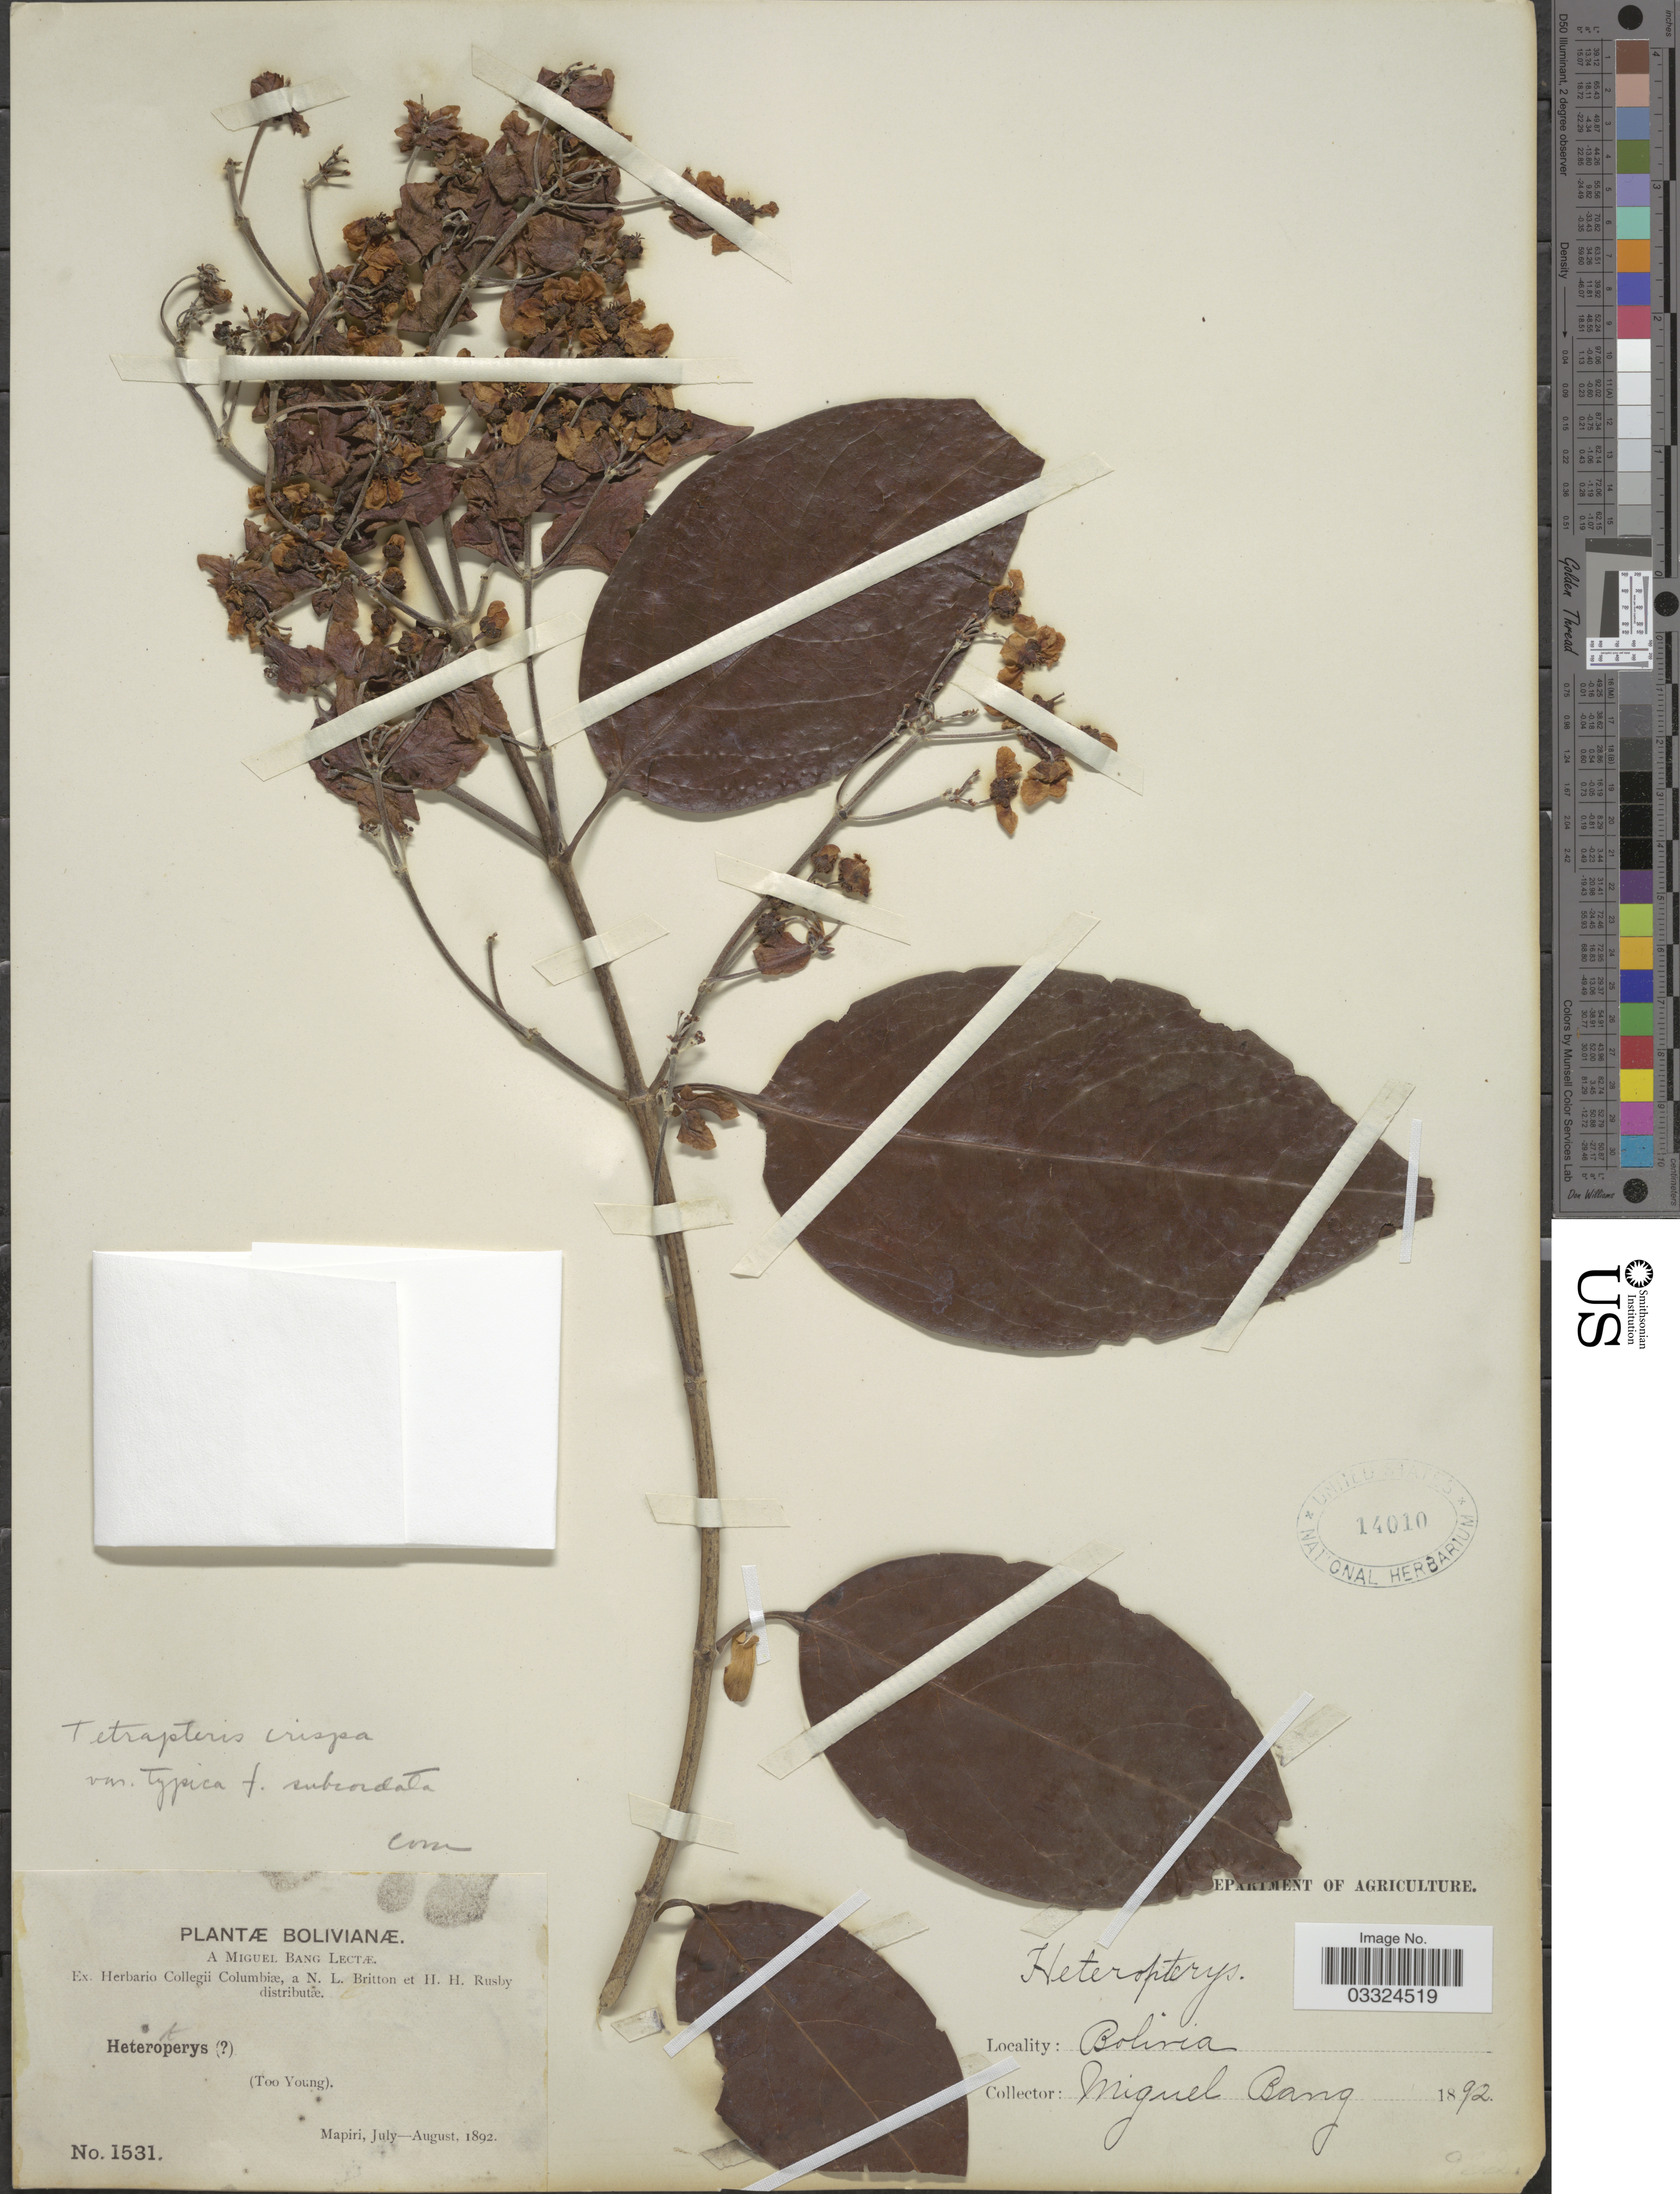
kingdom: Plantae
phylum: Tracheophyta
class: Magnoliopsida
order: Malpighiales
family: Malpighiaceae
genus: Tetrapterys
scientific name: Tetrapterys crispa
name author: A. Juss.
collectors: M. Bang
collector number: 1531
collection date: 1892-07/1892-08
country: Bolivia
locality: Mapiri.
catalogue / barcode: US 14010